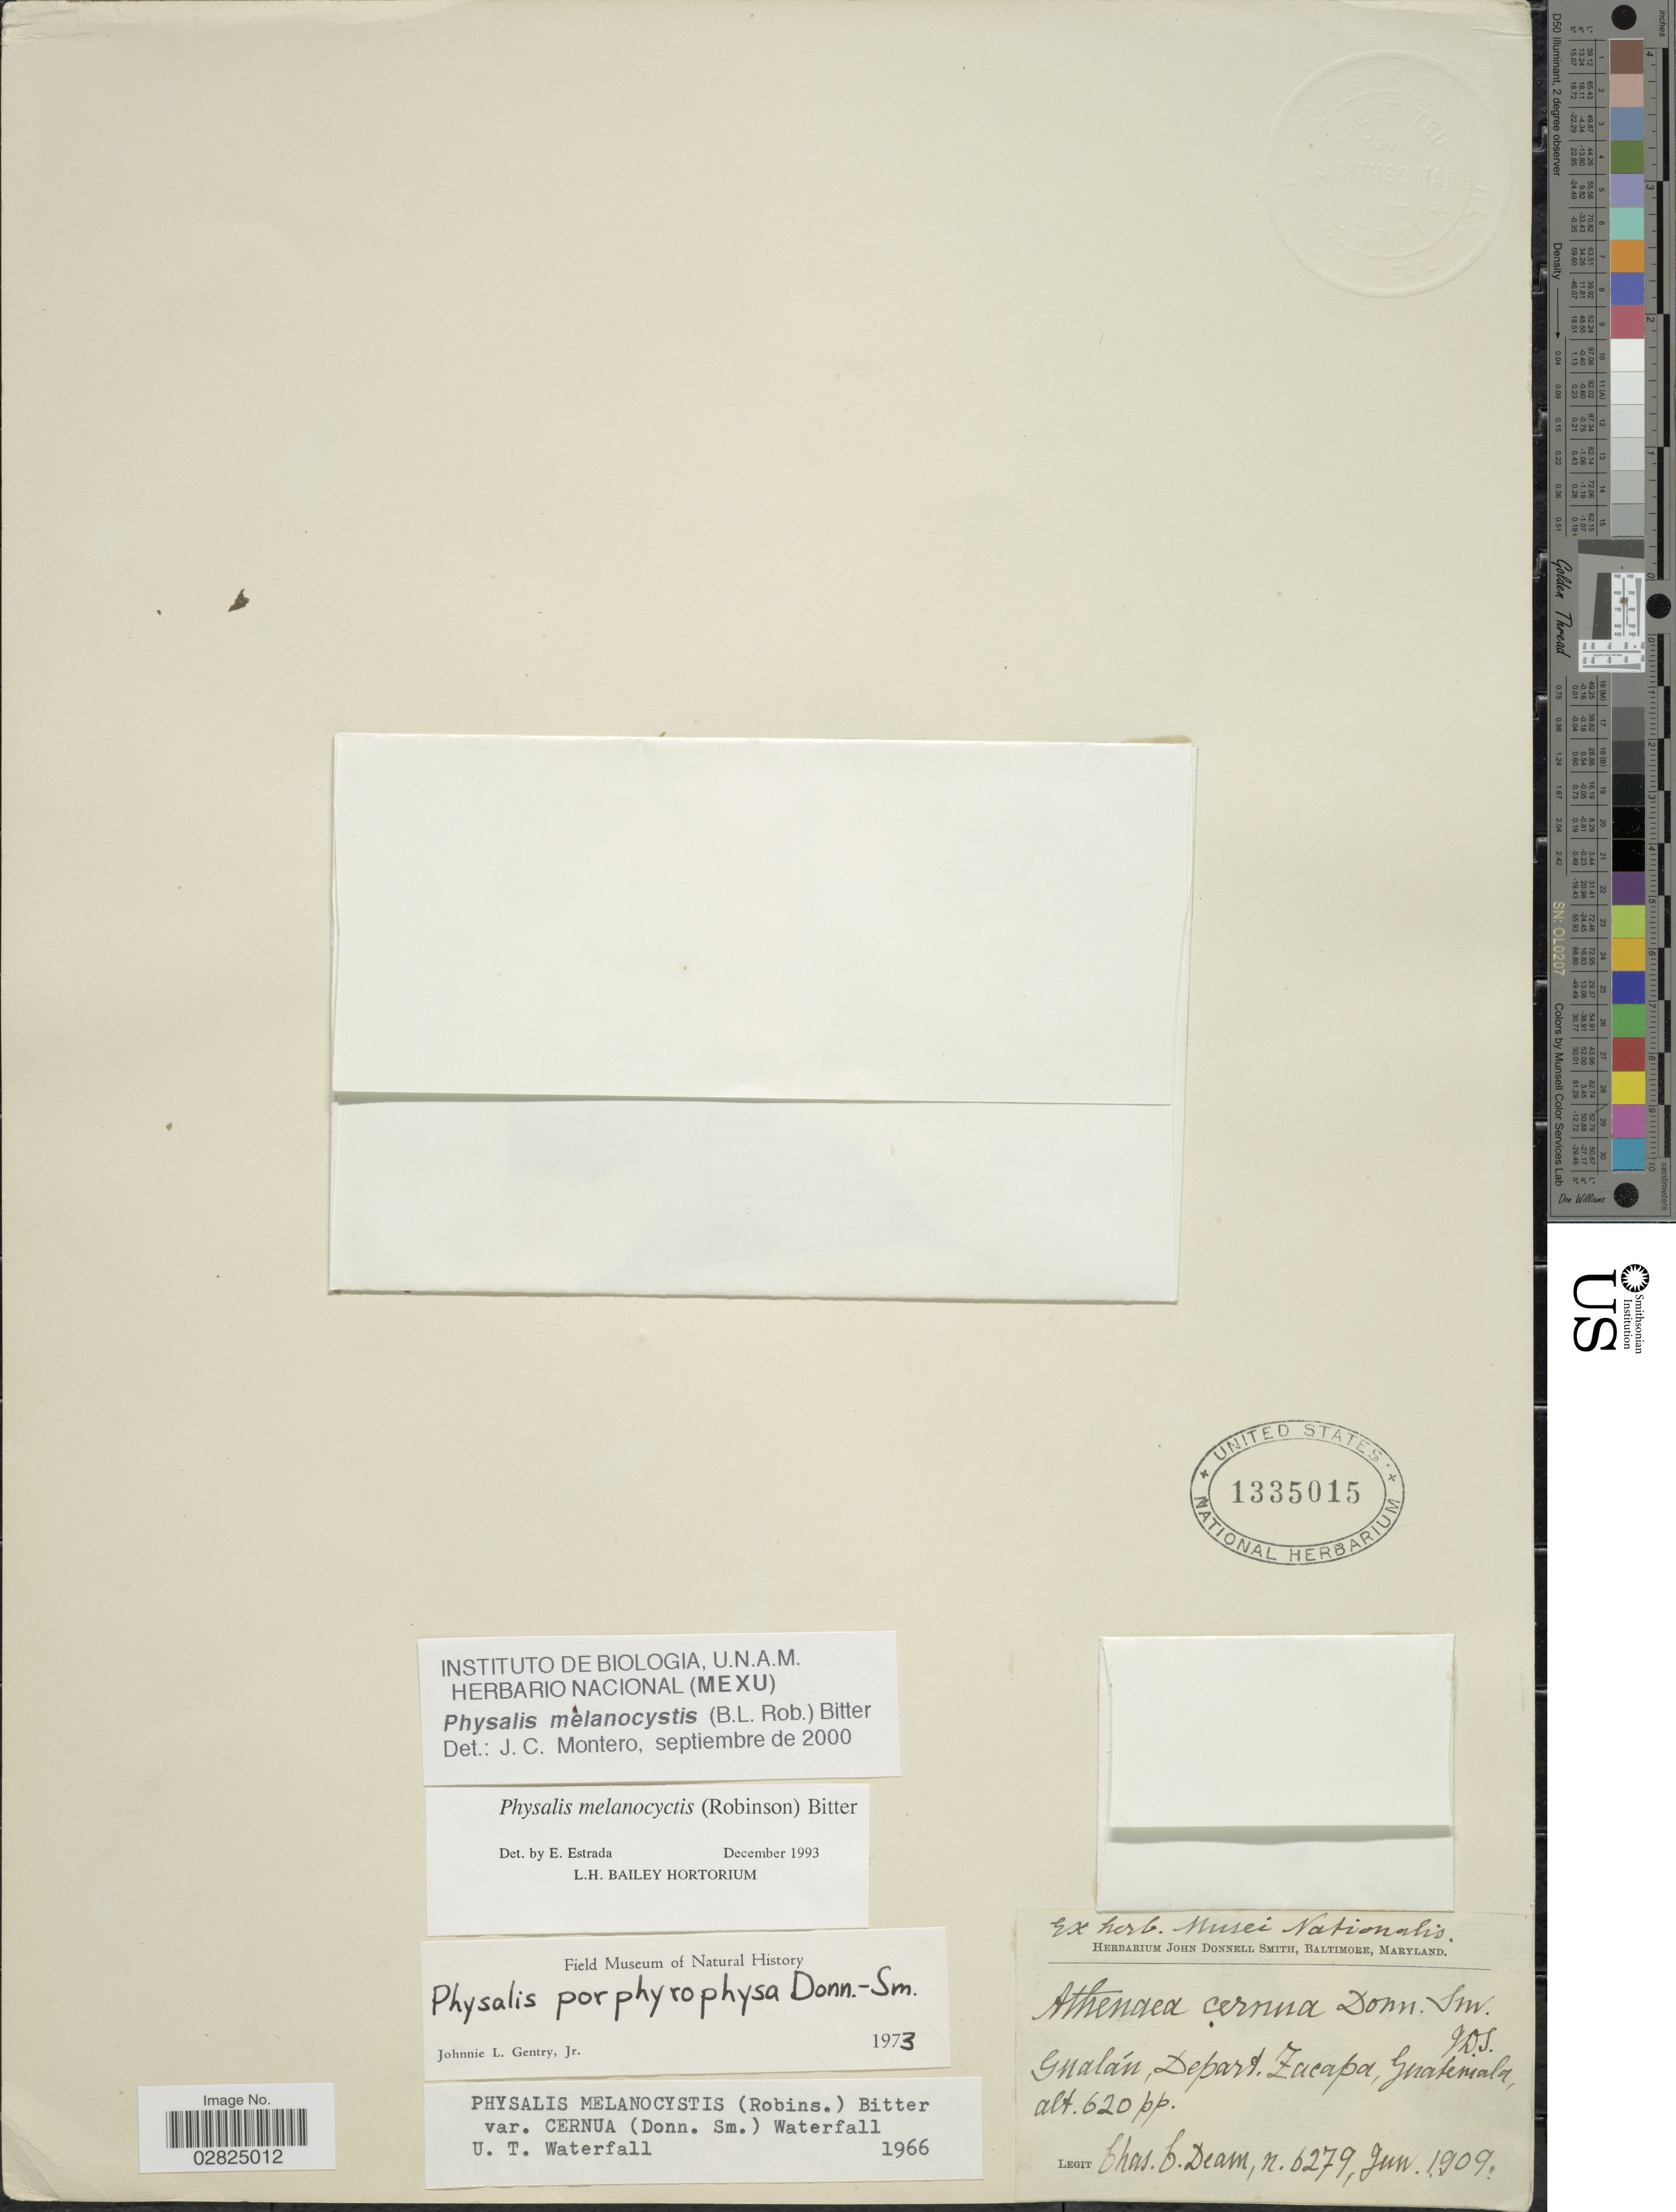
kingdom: Plantae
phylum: Tracheophyta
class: Magnoliopsida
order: Solanales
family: Solanaceae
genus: Physalis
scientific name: Physalis melanocystis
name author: (B.L. Rob.) Bitter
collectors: C. C. Deam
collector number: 6279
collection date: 1909-01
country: Guatemala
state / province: Zacapa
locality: Gualán, Depart. Zacapa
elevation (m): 189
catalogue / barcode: US 1335015